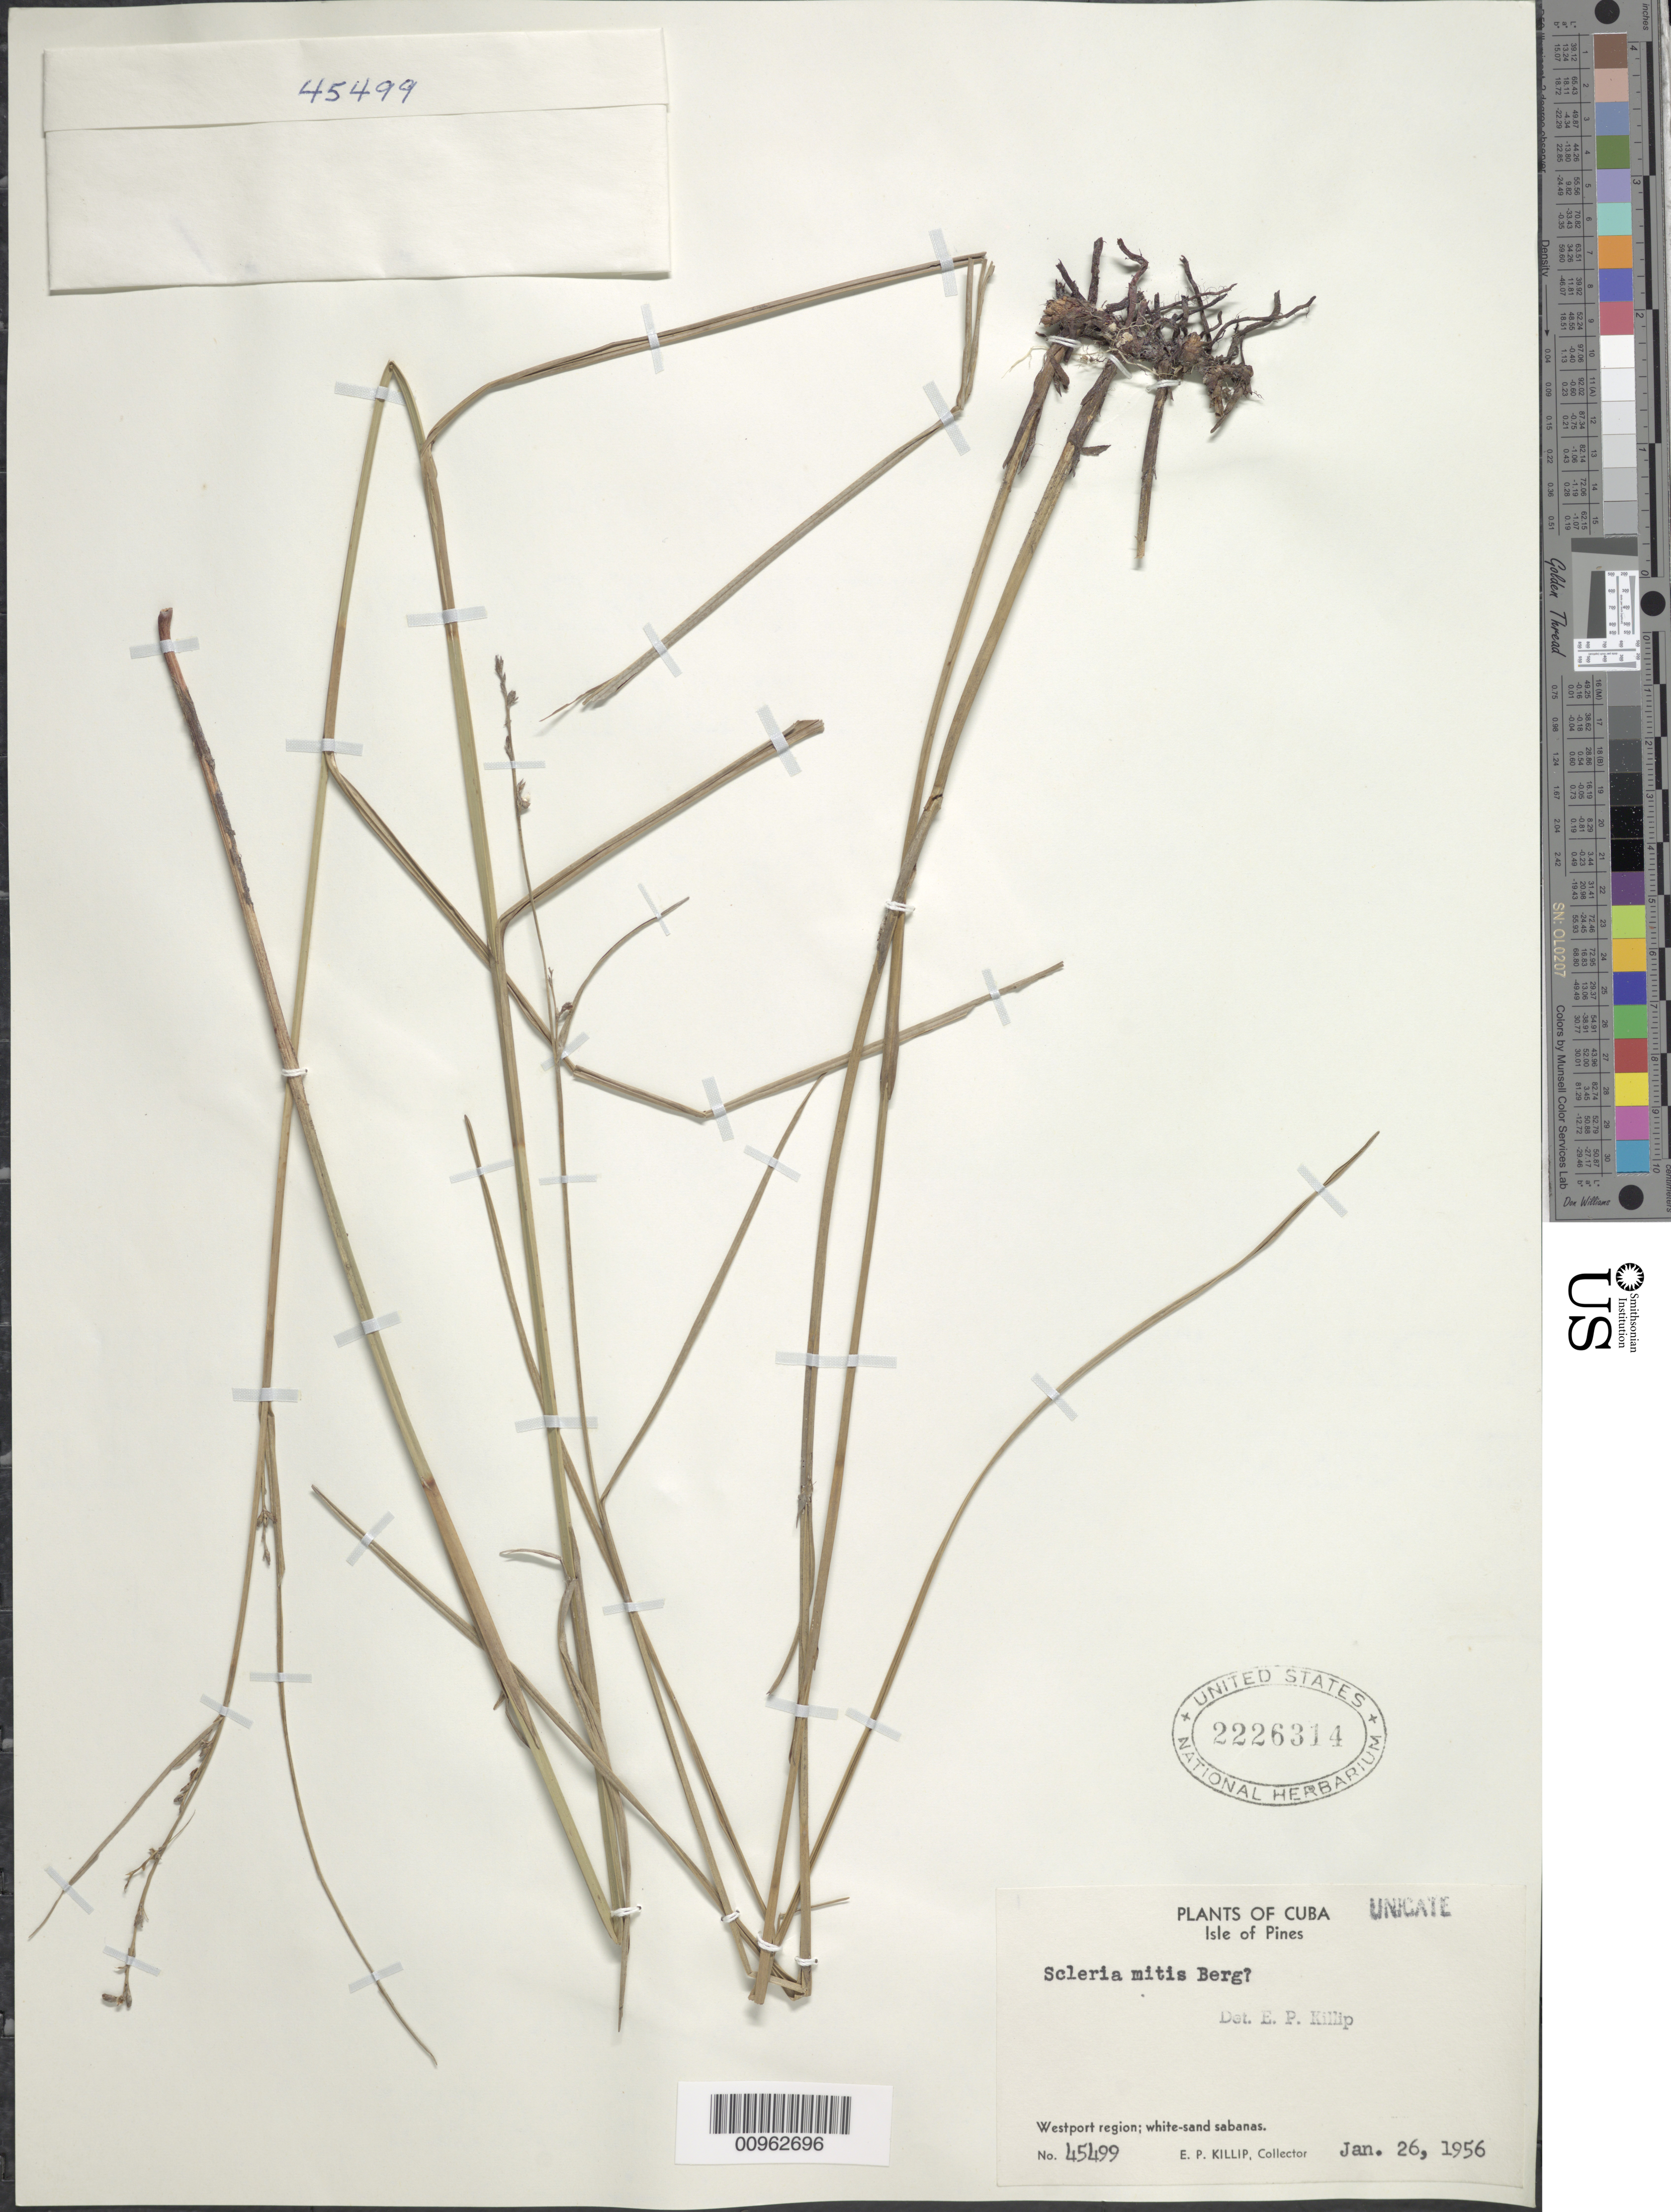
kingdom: Plantae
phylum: Tracheophyta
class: Liliopsida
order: Poales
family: Cyperaceae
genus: Scleria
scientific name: Scleria mitis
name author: P.J. Bergius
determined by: Killip, Ellsworth P.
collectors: E. P. Killip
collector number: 45499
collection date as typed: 26 Jan 1959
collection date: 1959-01-26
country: Cuba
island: Isla de la Juventud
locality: Westport Region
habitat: White-sand sabanas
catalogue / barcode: US 2226314